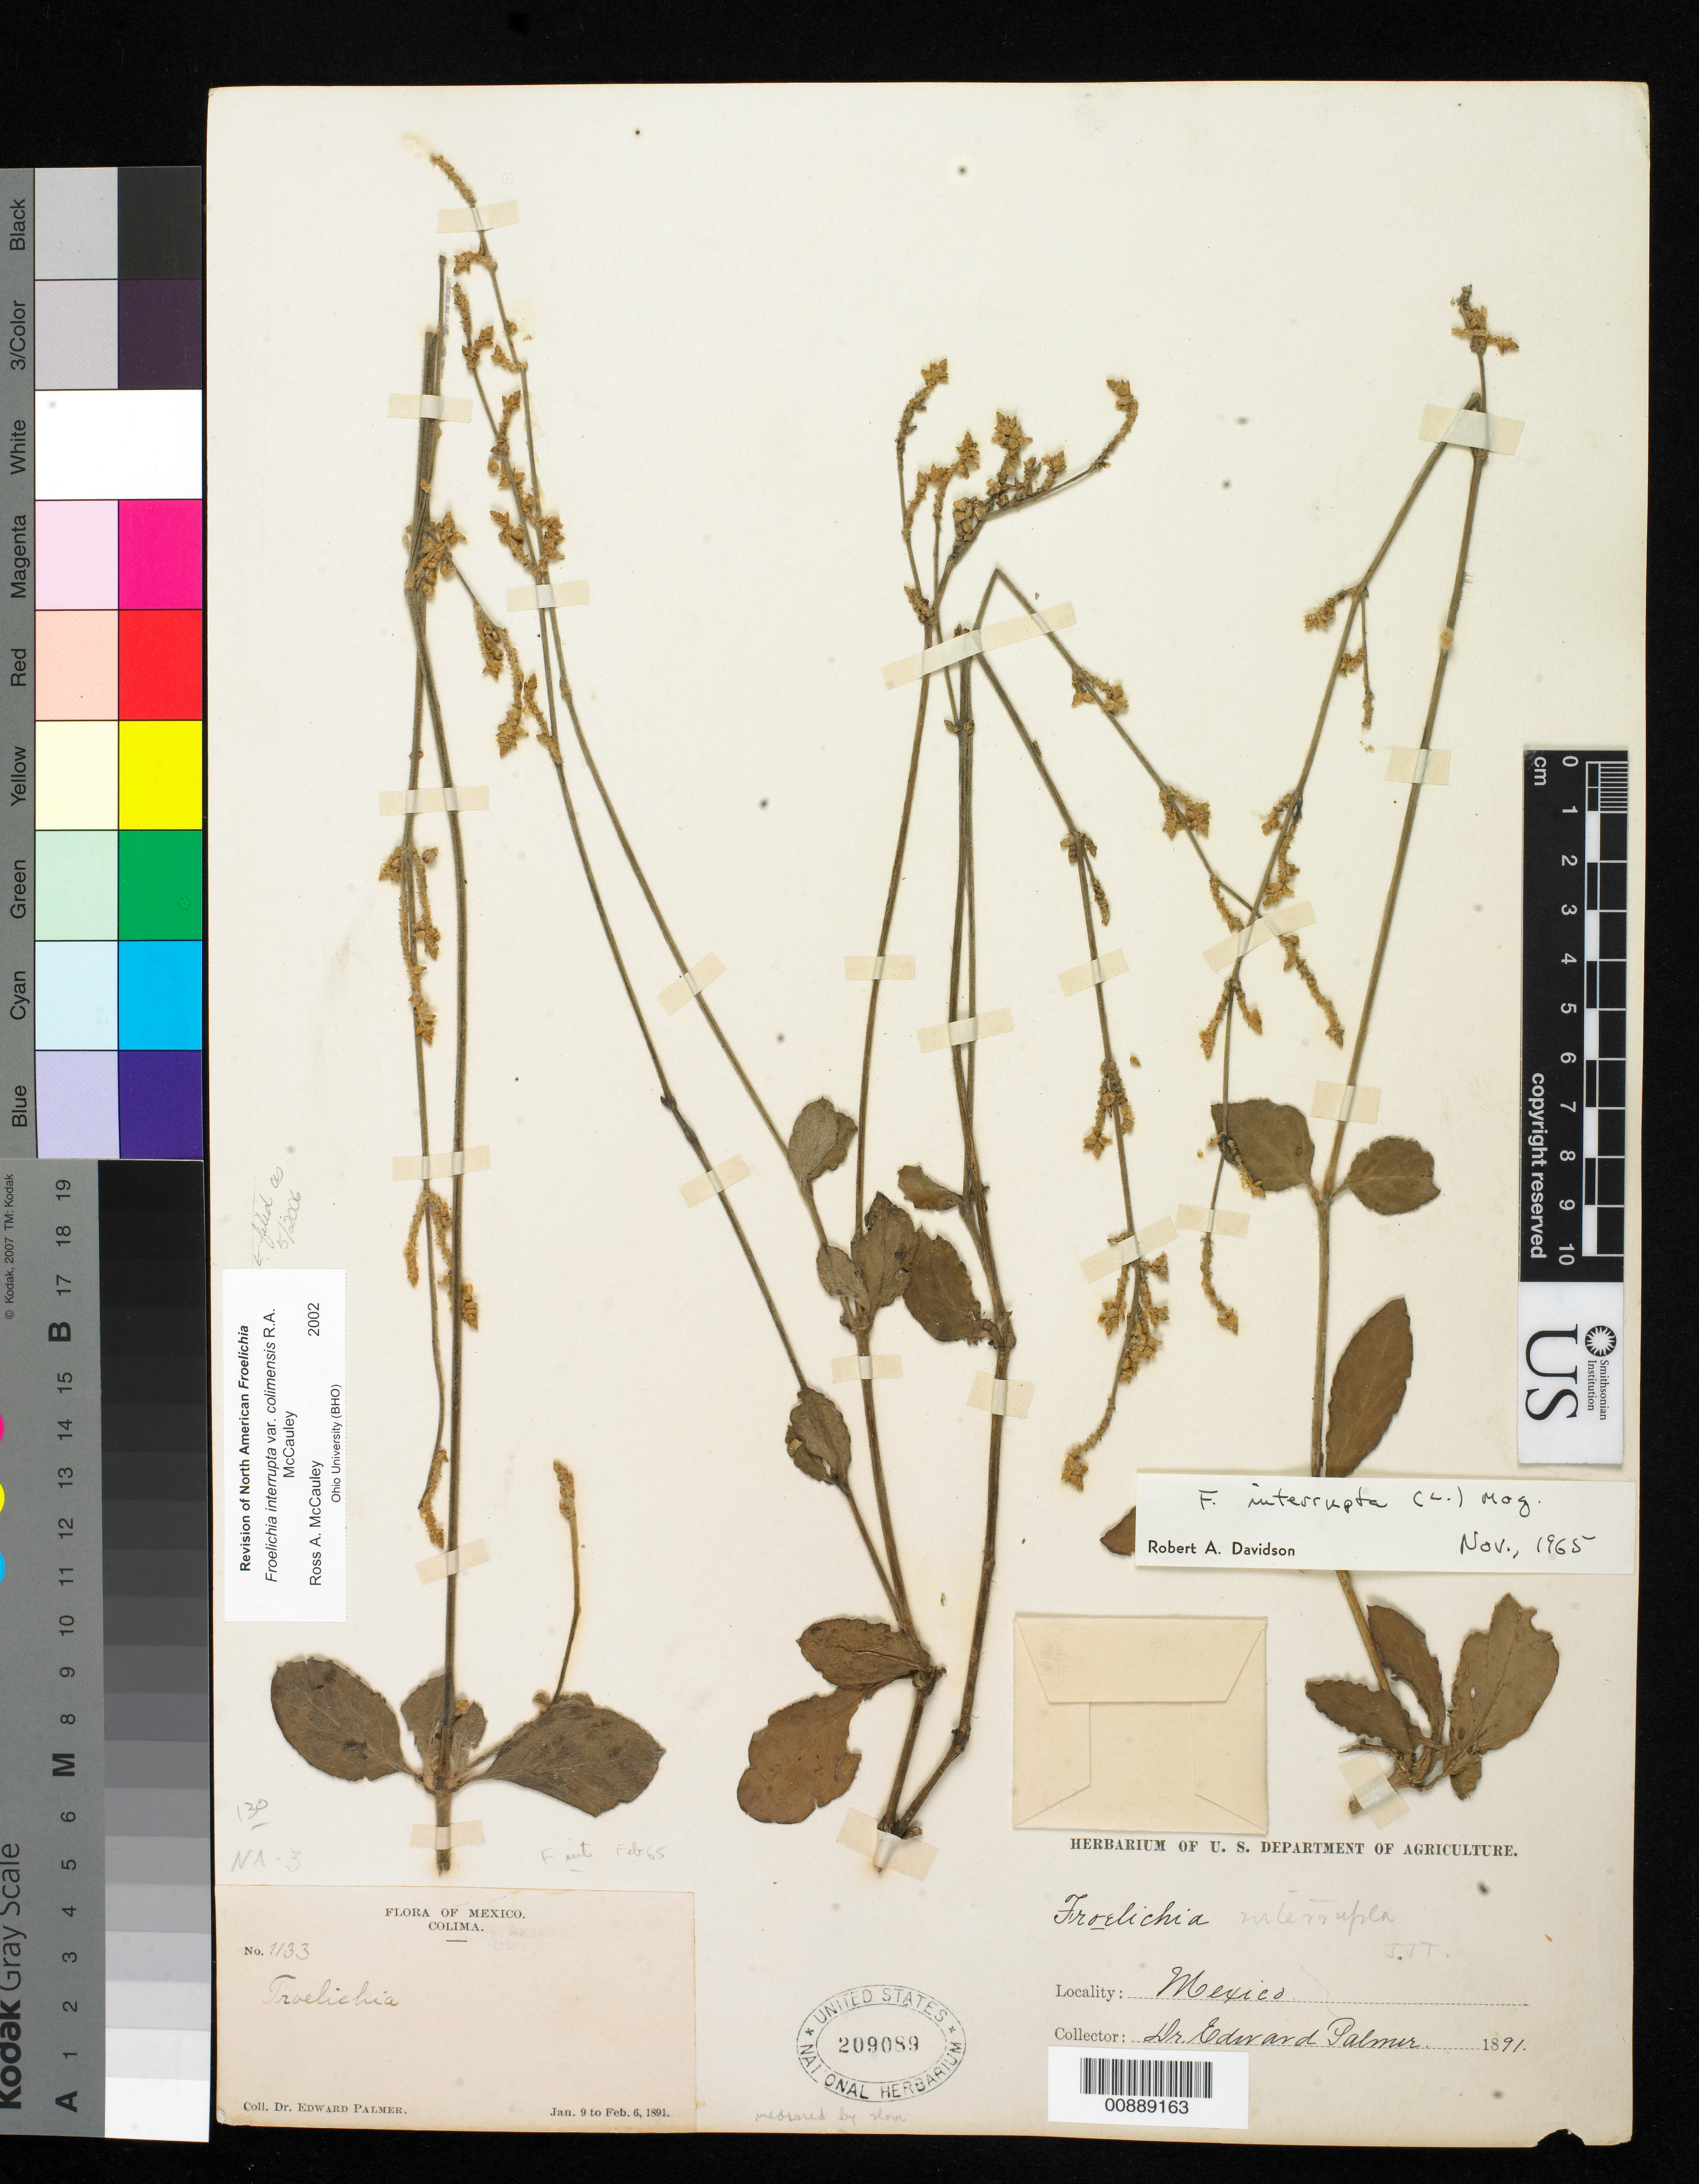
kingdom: Plantae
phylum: Tracheophyta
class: Magnoliopsida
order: Caryophyllales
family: Amaranthaceae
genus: Froelichia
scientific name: Froelichia interrupta var. colimensis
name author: R.A. McCauley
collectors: E. Palmer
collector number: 1133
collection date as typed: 09 Jan 1891 to 06 Feb 1891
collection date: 1891-01-09/1891-02-06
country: Mexico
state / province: Colima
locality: Colima.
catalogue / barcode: US 209089